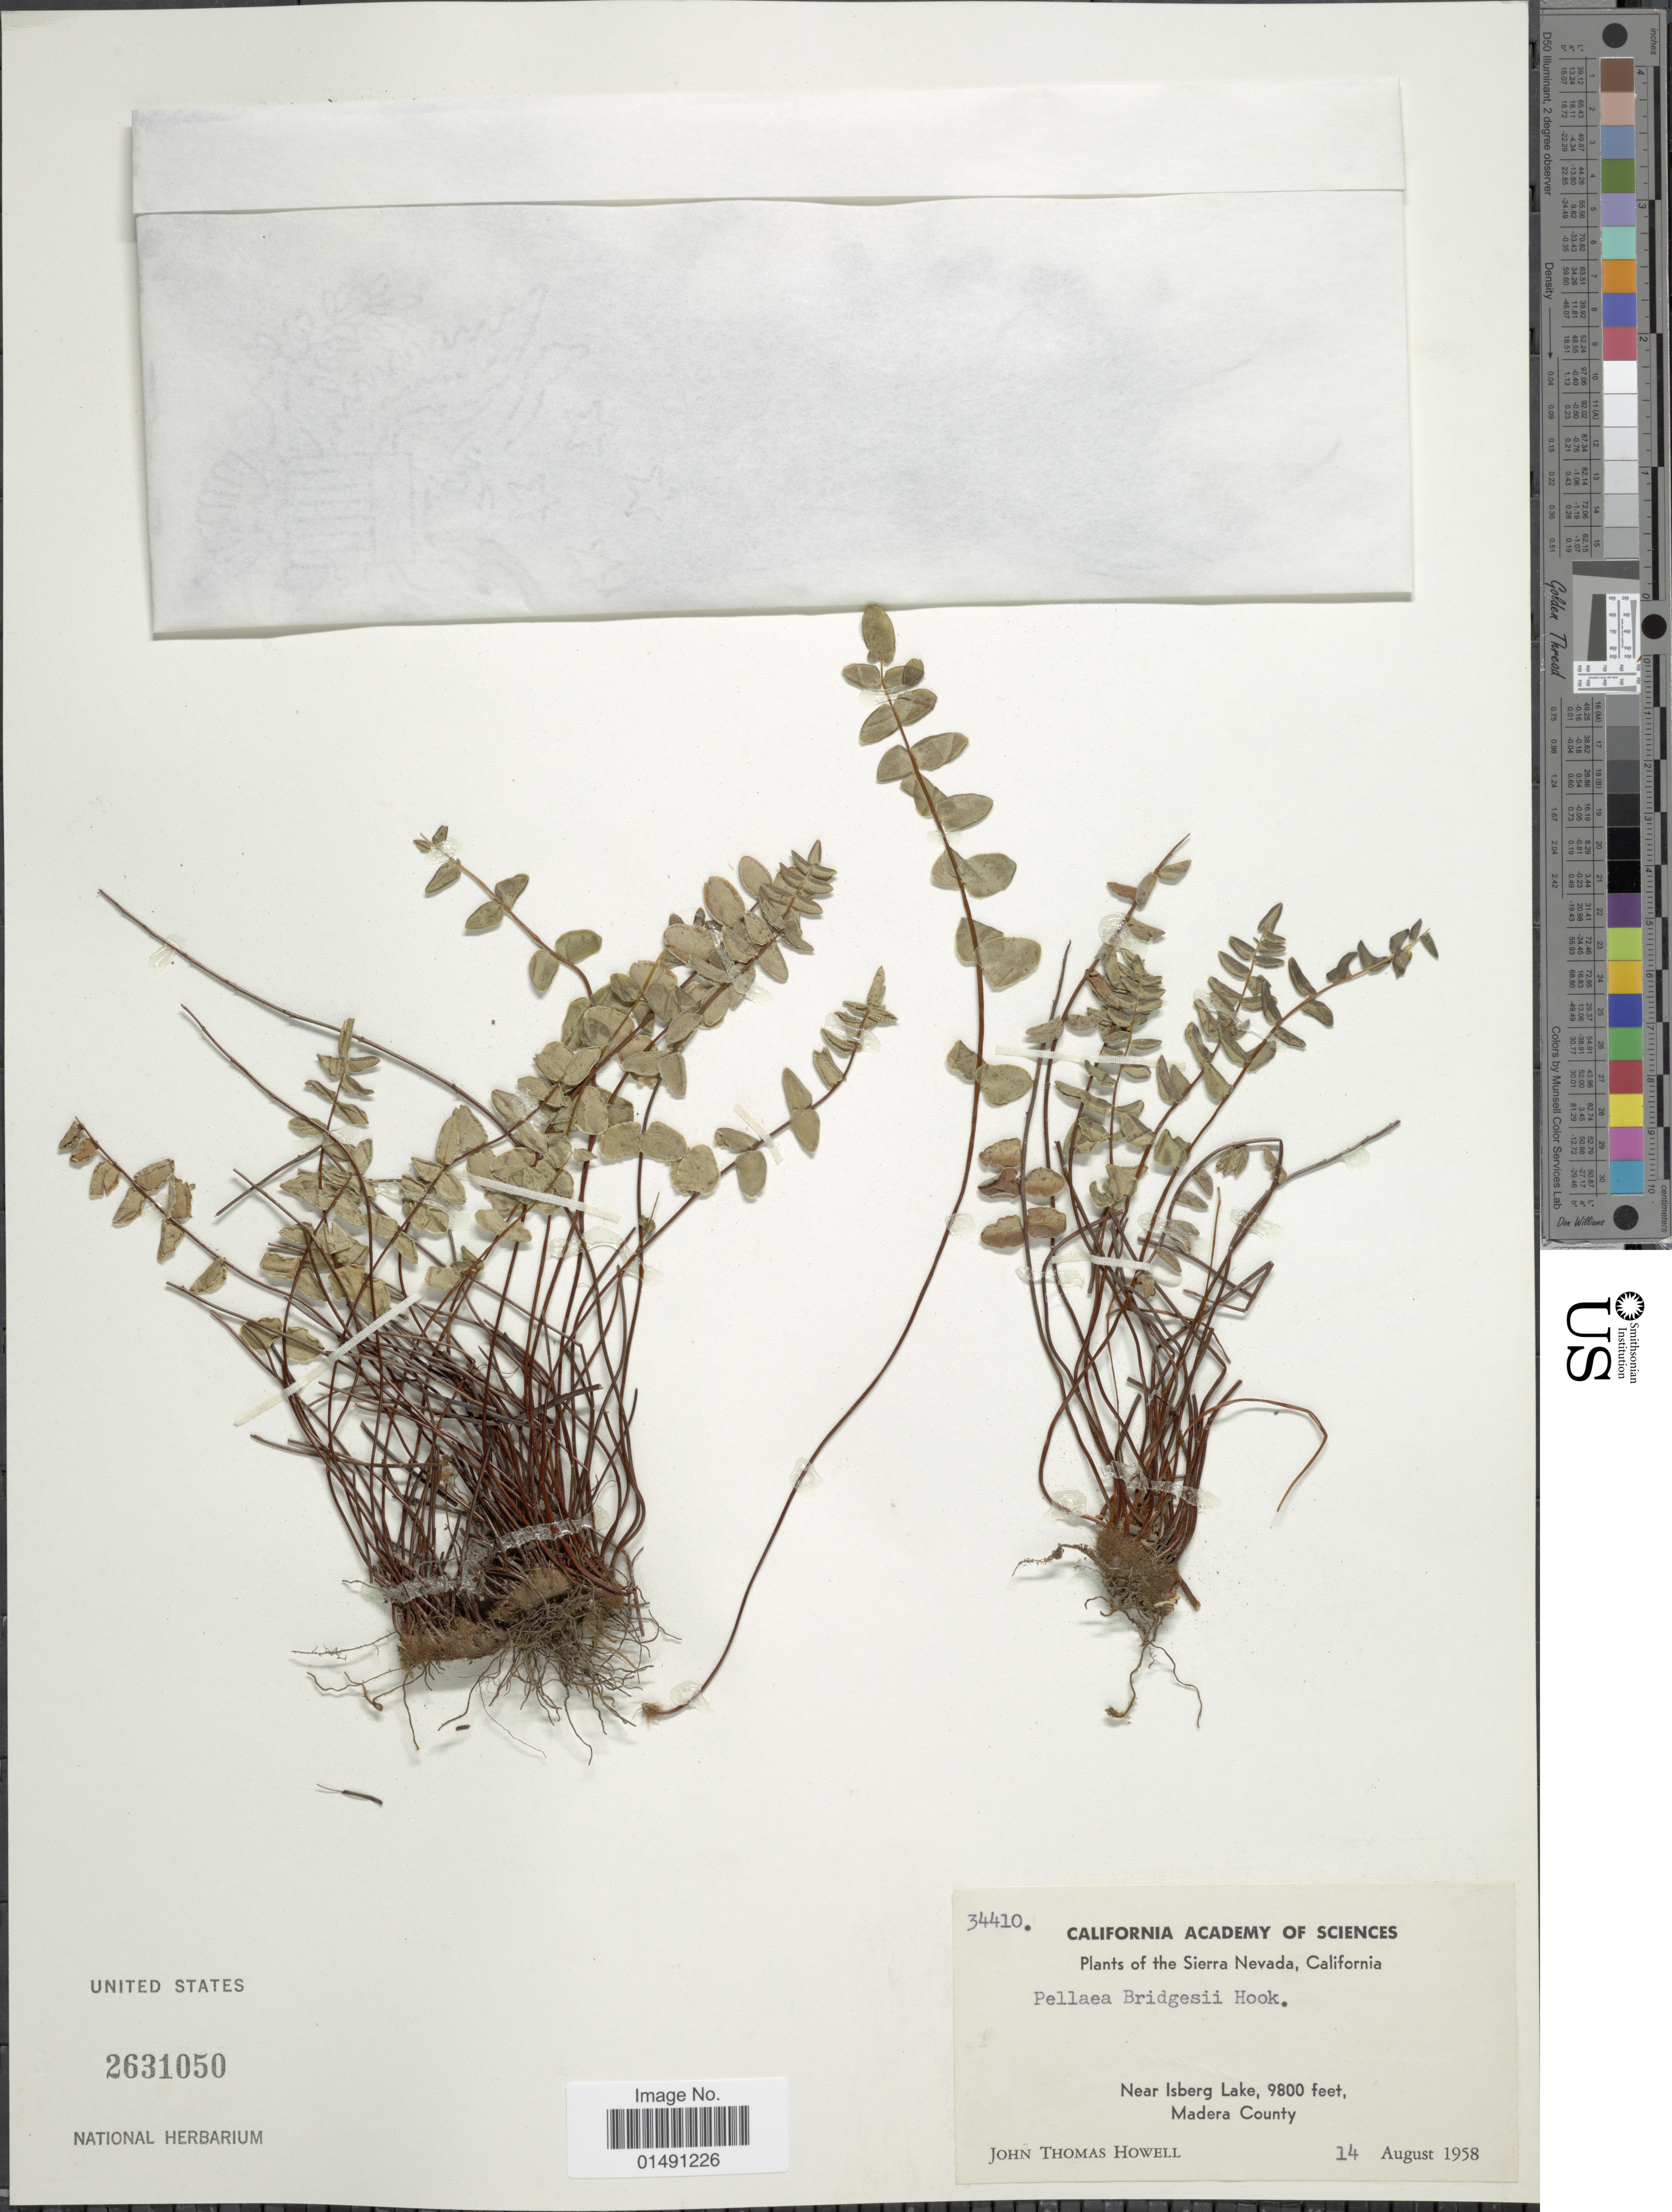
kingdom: Plantae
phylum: Tracheophyta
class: Polypodiopsida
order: Polypodiales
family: Pteridaceae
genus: Pellaea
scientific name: Pellaea bridgesii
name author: Hook.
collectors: J. T. Howell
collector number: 34410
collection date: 1958-08-14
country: United States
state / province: California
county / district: Madera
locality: Sierra Nevada, Near Isberg Lake, Madera County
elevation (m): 2987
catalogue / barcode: US 2631050